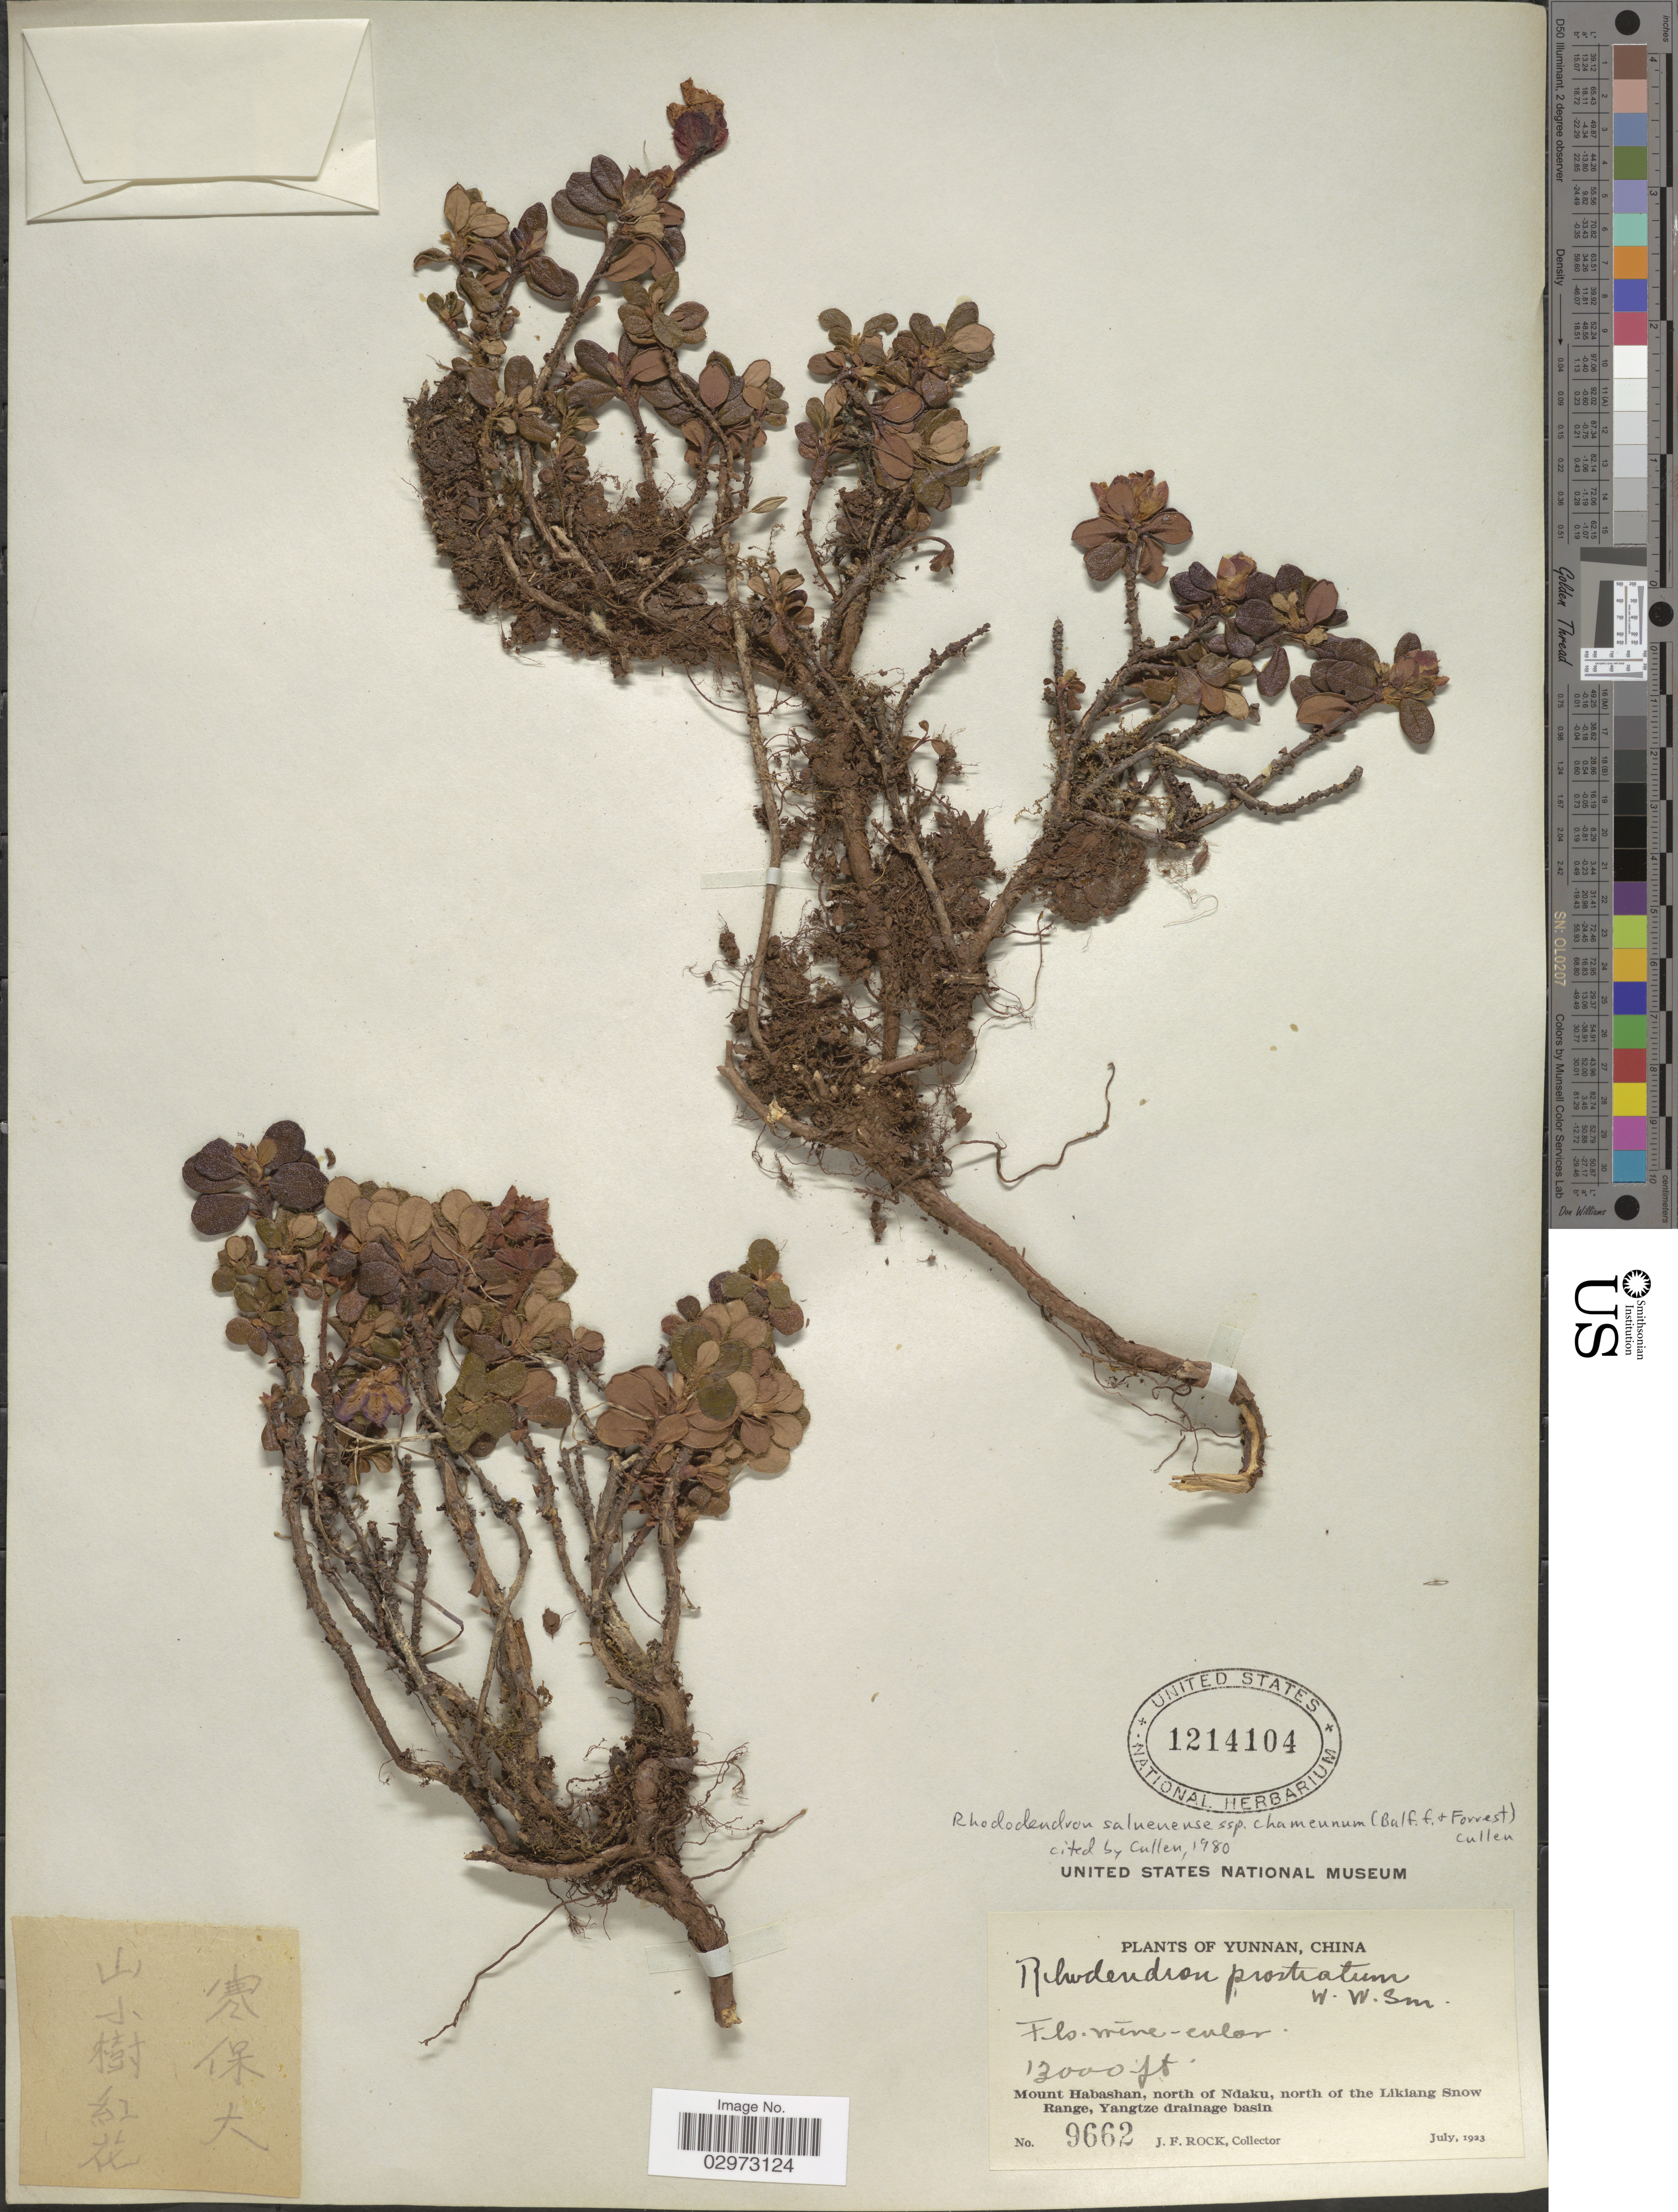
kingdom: Plantae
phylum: Tracheophyta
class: Magnoliopsida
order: Ericales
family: Ericaceae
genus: Rhododendron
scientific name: Rhododendron saluenense subsp. chameunum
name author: (Balf. f. & Forrest) Cullen in Cullen & D.F.Chamb.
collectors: J. Rock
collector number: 9662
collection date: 1923-07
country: China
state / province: Yunnan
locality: Mount Habashan, north of Ndaku, north of the Likiang Snow Range, Yangtze drainage basin.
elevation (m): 3962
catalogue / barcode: US 1214104